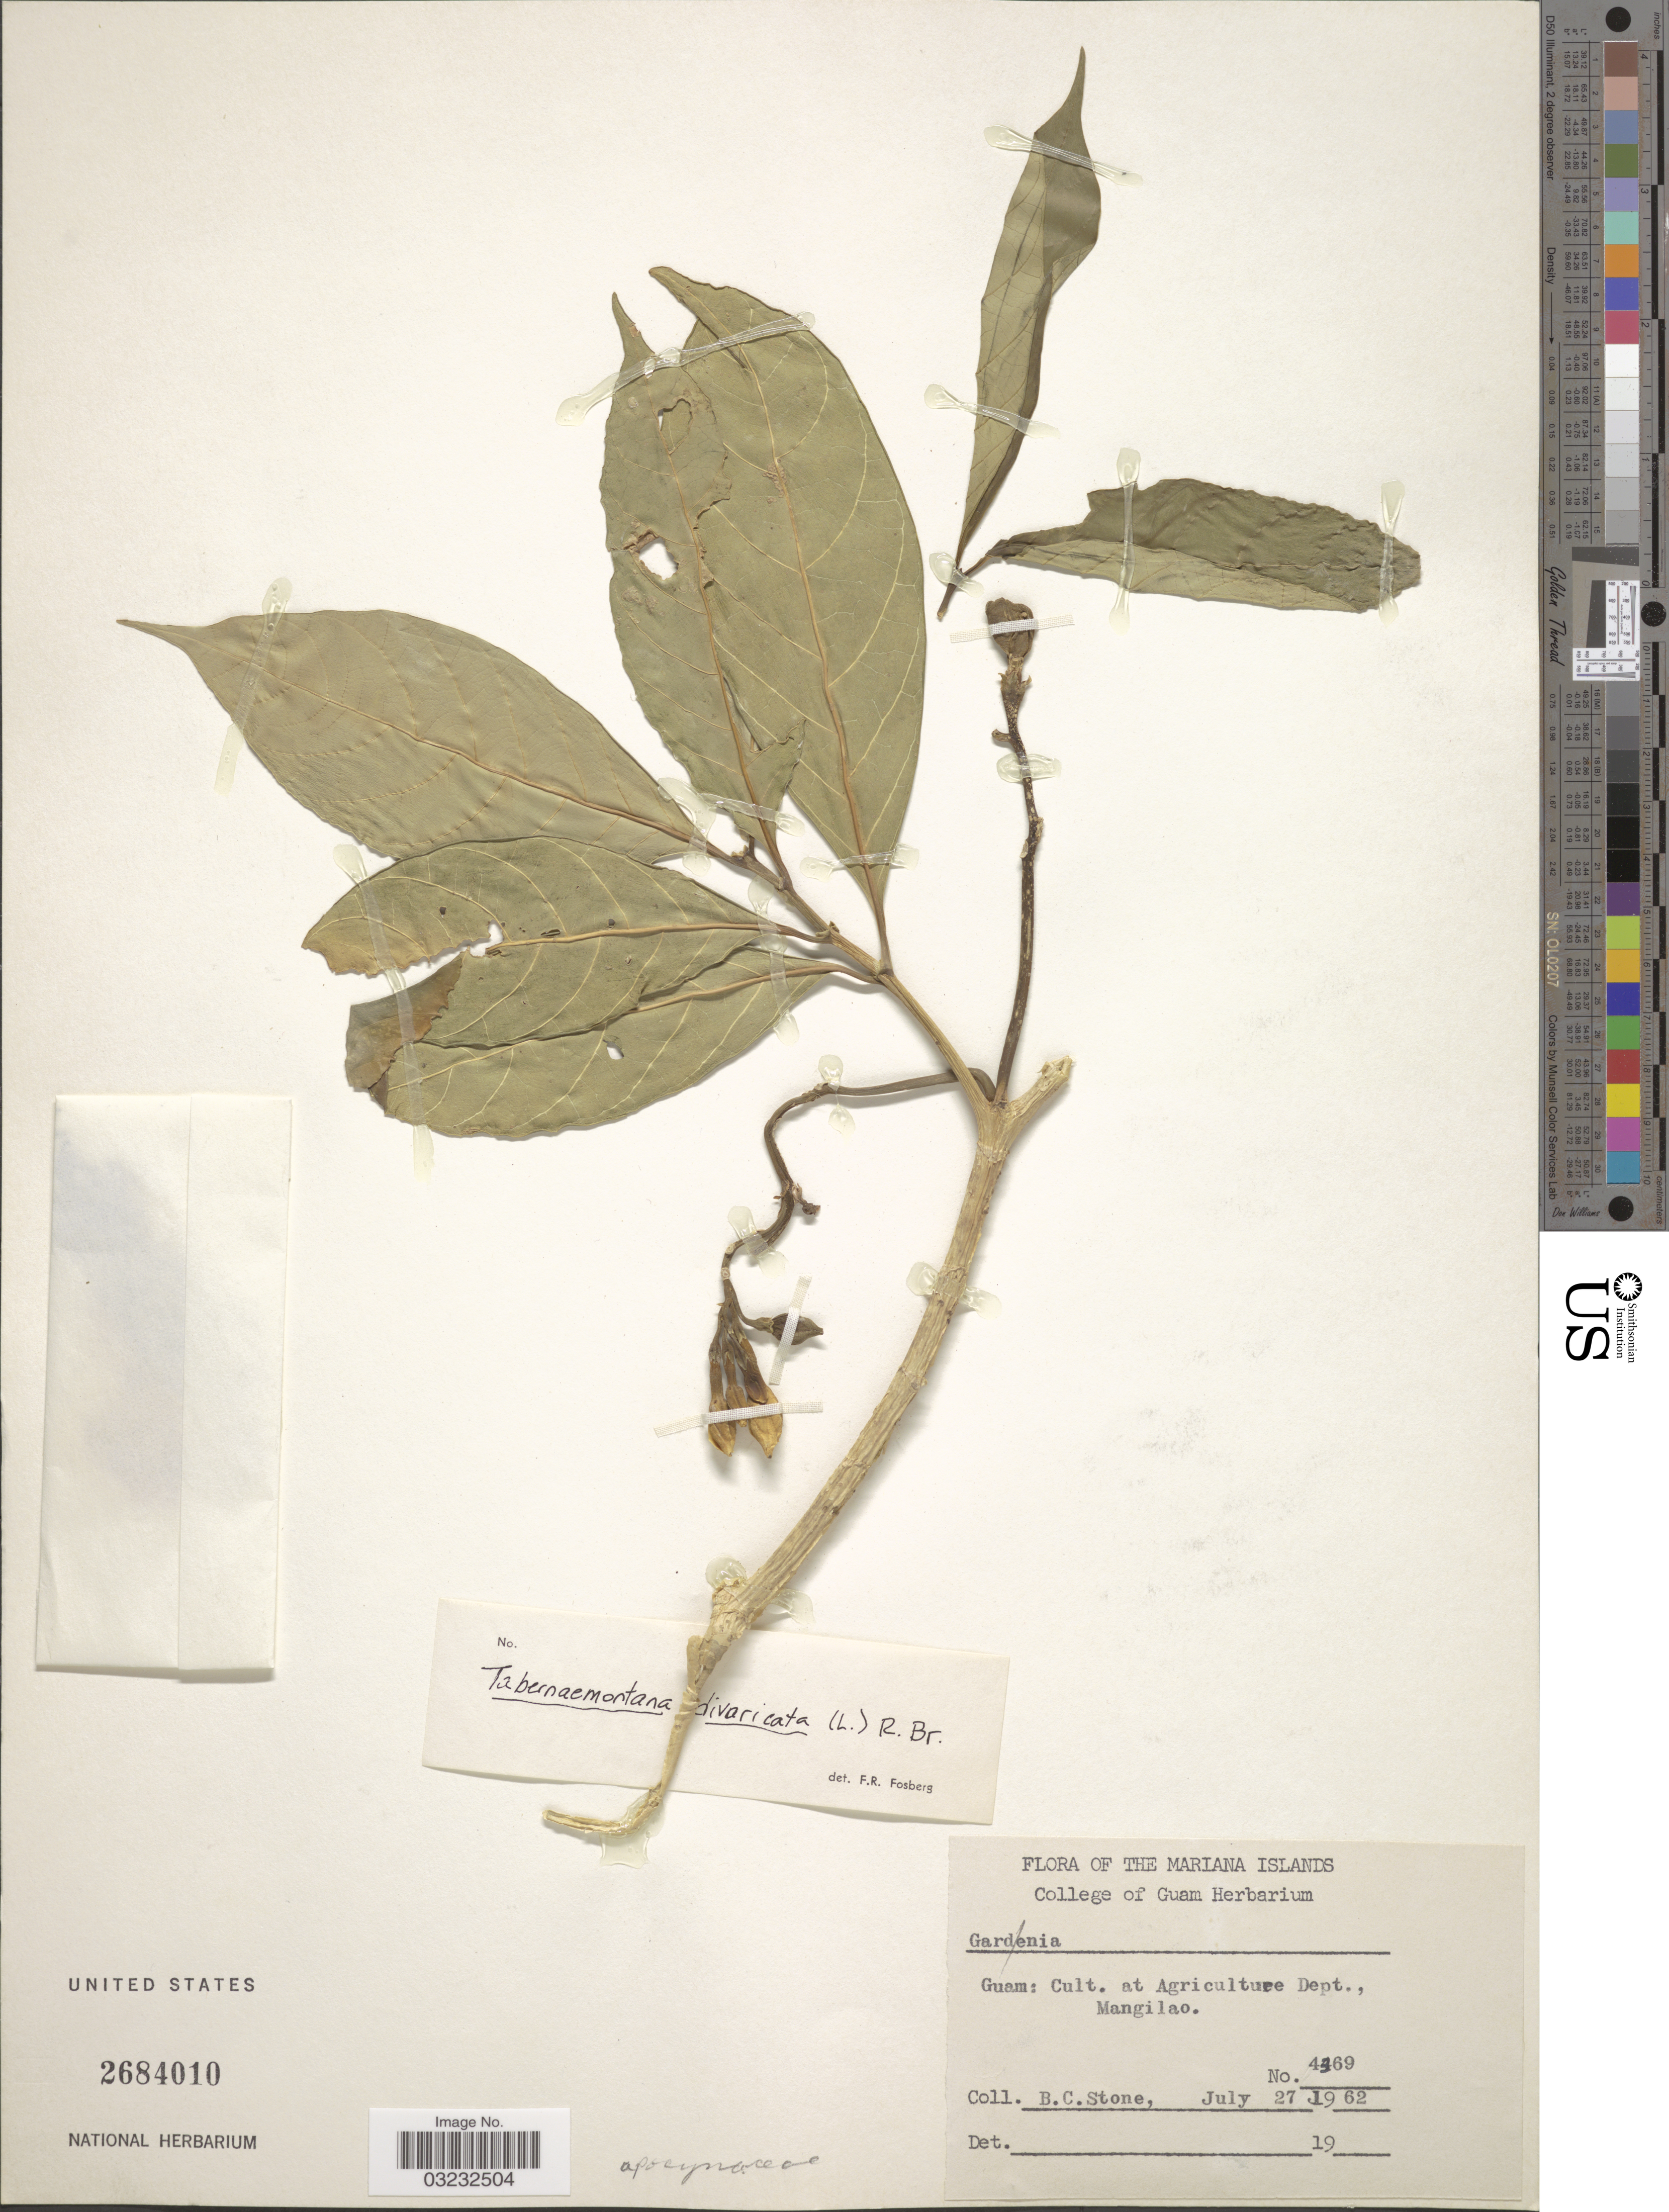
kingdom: Plantae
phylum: Tracheophyta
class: Magnoliopsida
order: Gentianales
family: Apocynaceae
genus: Tabernaemontana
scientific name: Tabernaemontana divaricata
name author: (L.) R. Br. ex Roem. & Schult.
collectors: B. C. Stone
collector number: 4169*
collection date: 1962-07-27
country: Guam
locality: Guam: Cult. at Agriculture Dept., Mangilao.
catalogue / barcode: US 2684010